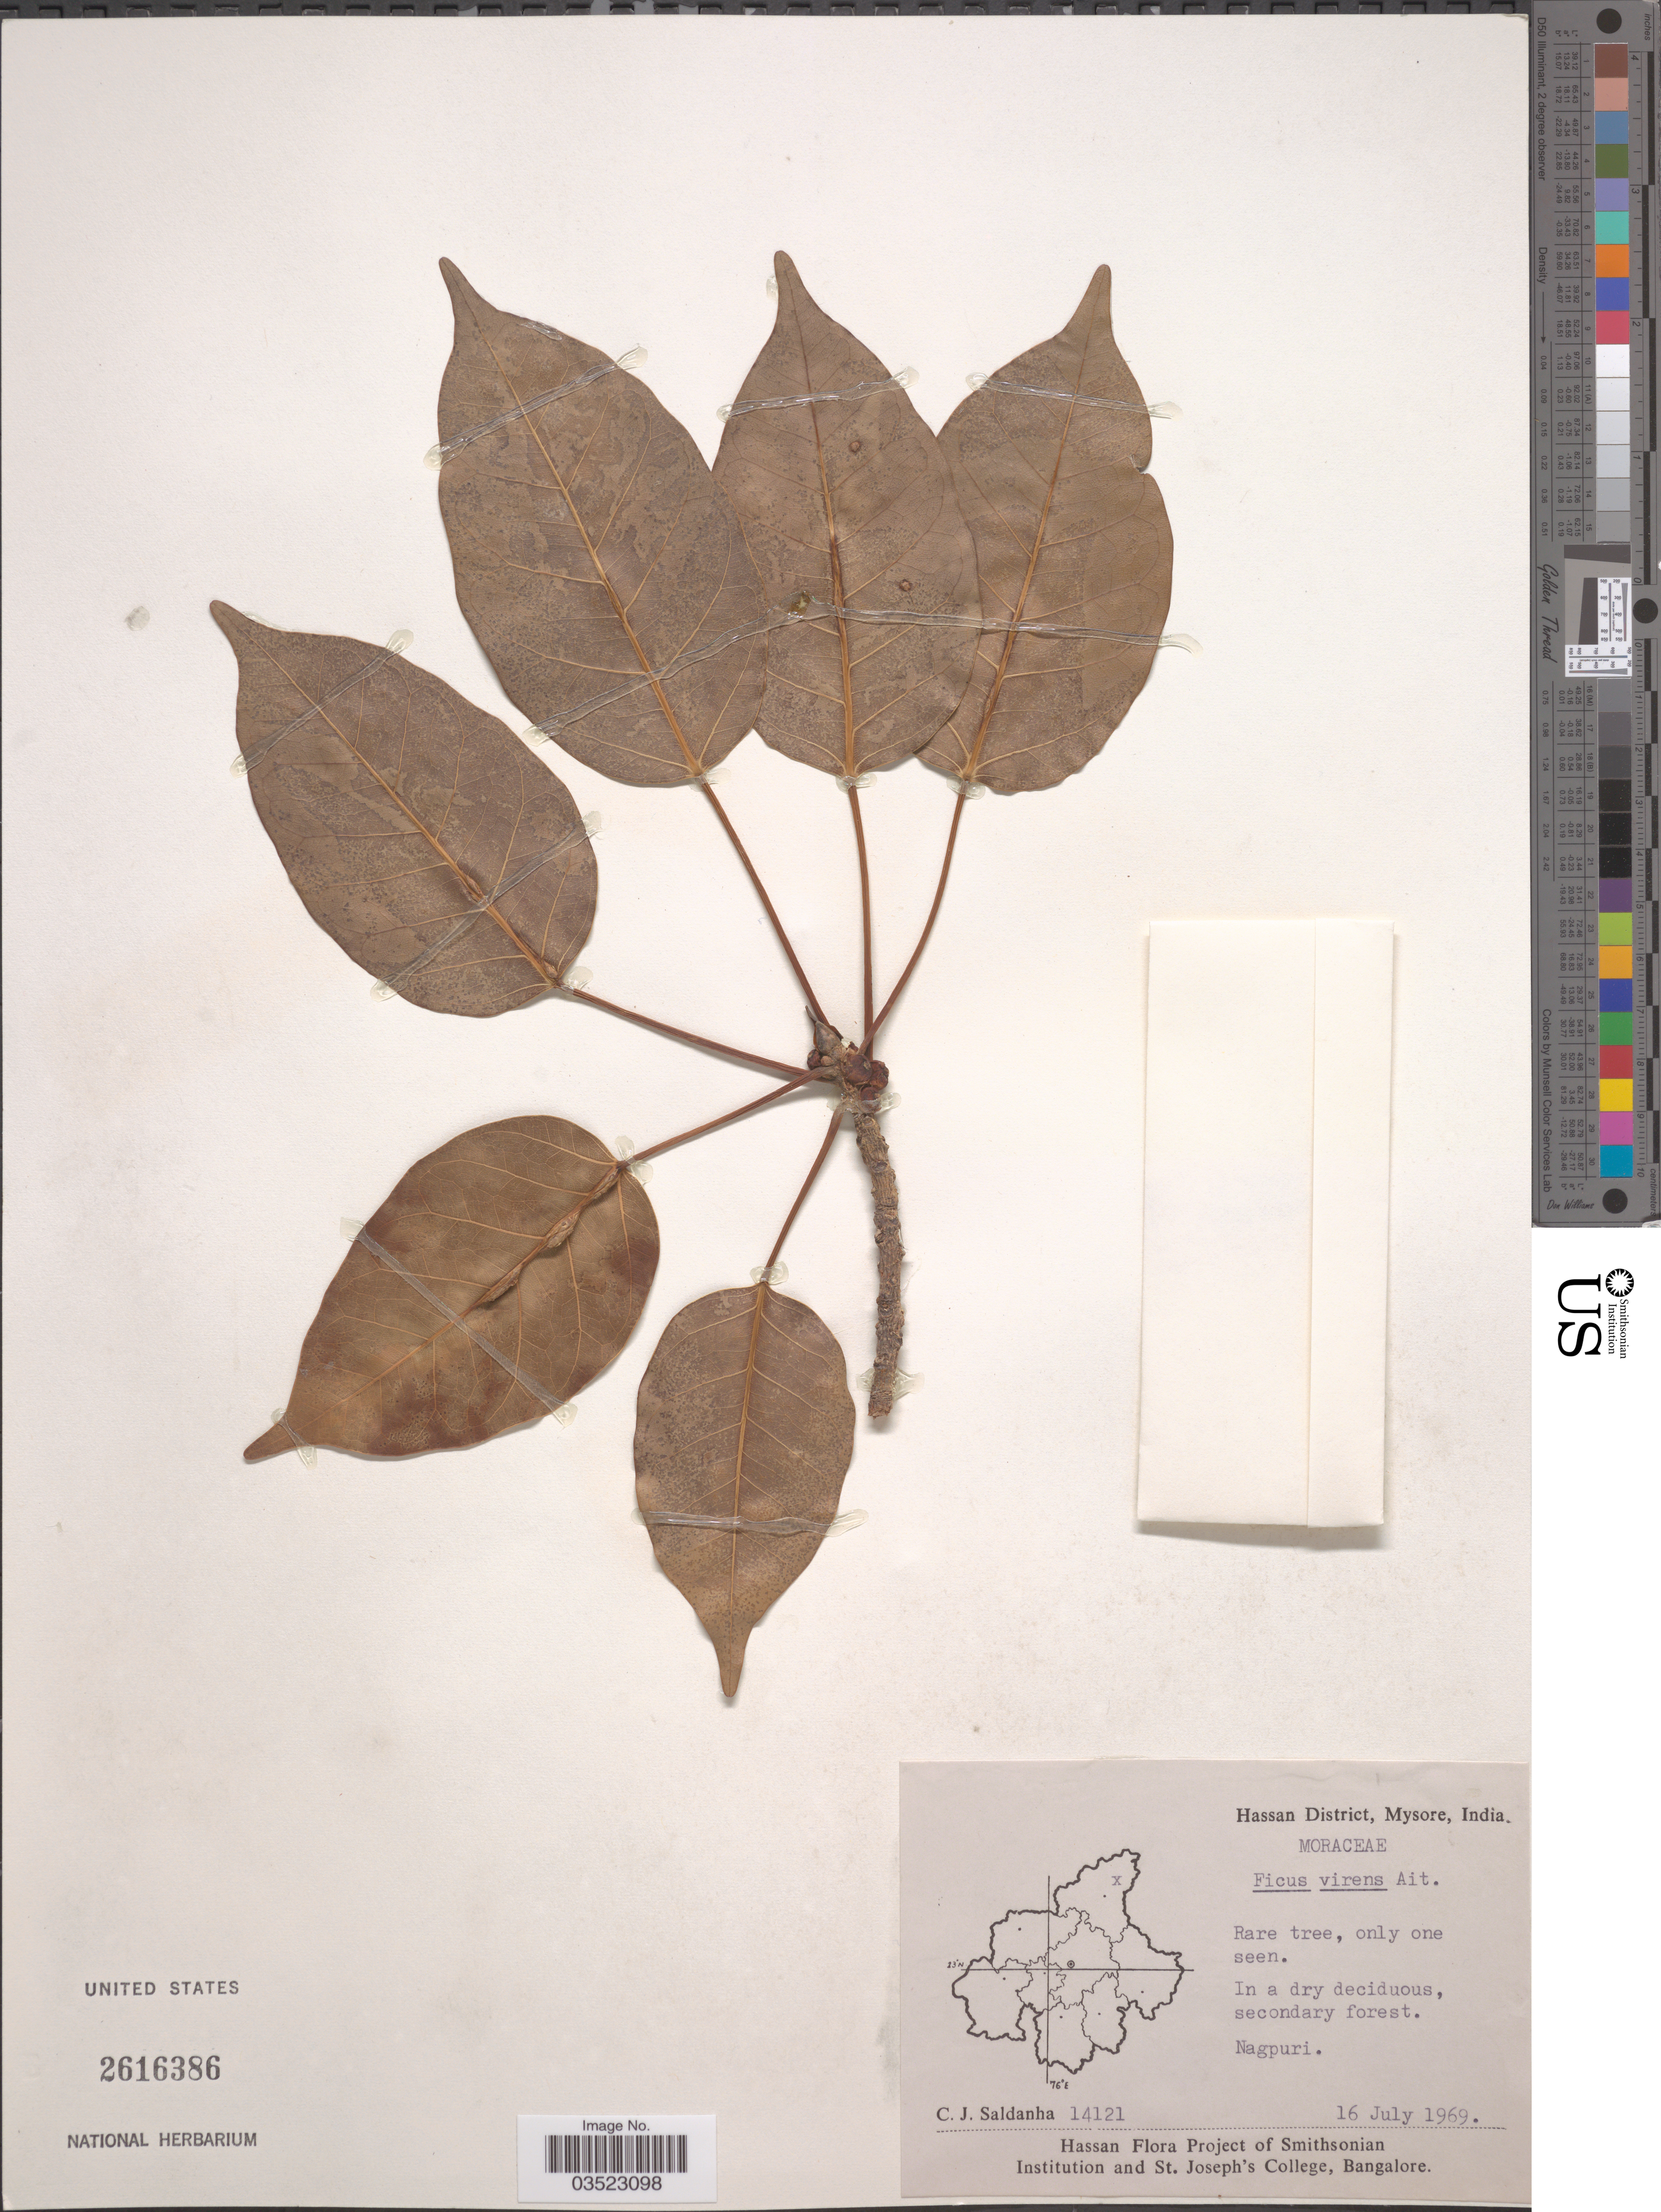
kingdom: Plantae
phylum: Tracheophyta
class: Magnoliopsida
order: Rosales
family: Moraceae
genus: Ficus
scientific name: Ficus virens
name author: Aiton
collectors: C. J. Saldanha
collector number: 14121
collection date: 1969-07-16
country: India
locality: Hassan District, Mysore. In a dry deciduous, secondary forest. Nagpuri.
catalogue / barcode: US 2616386